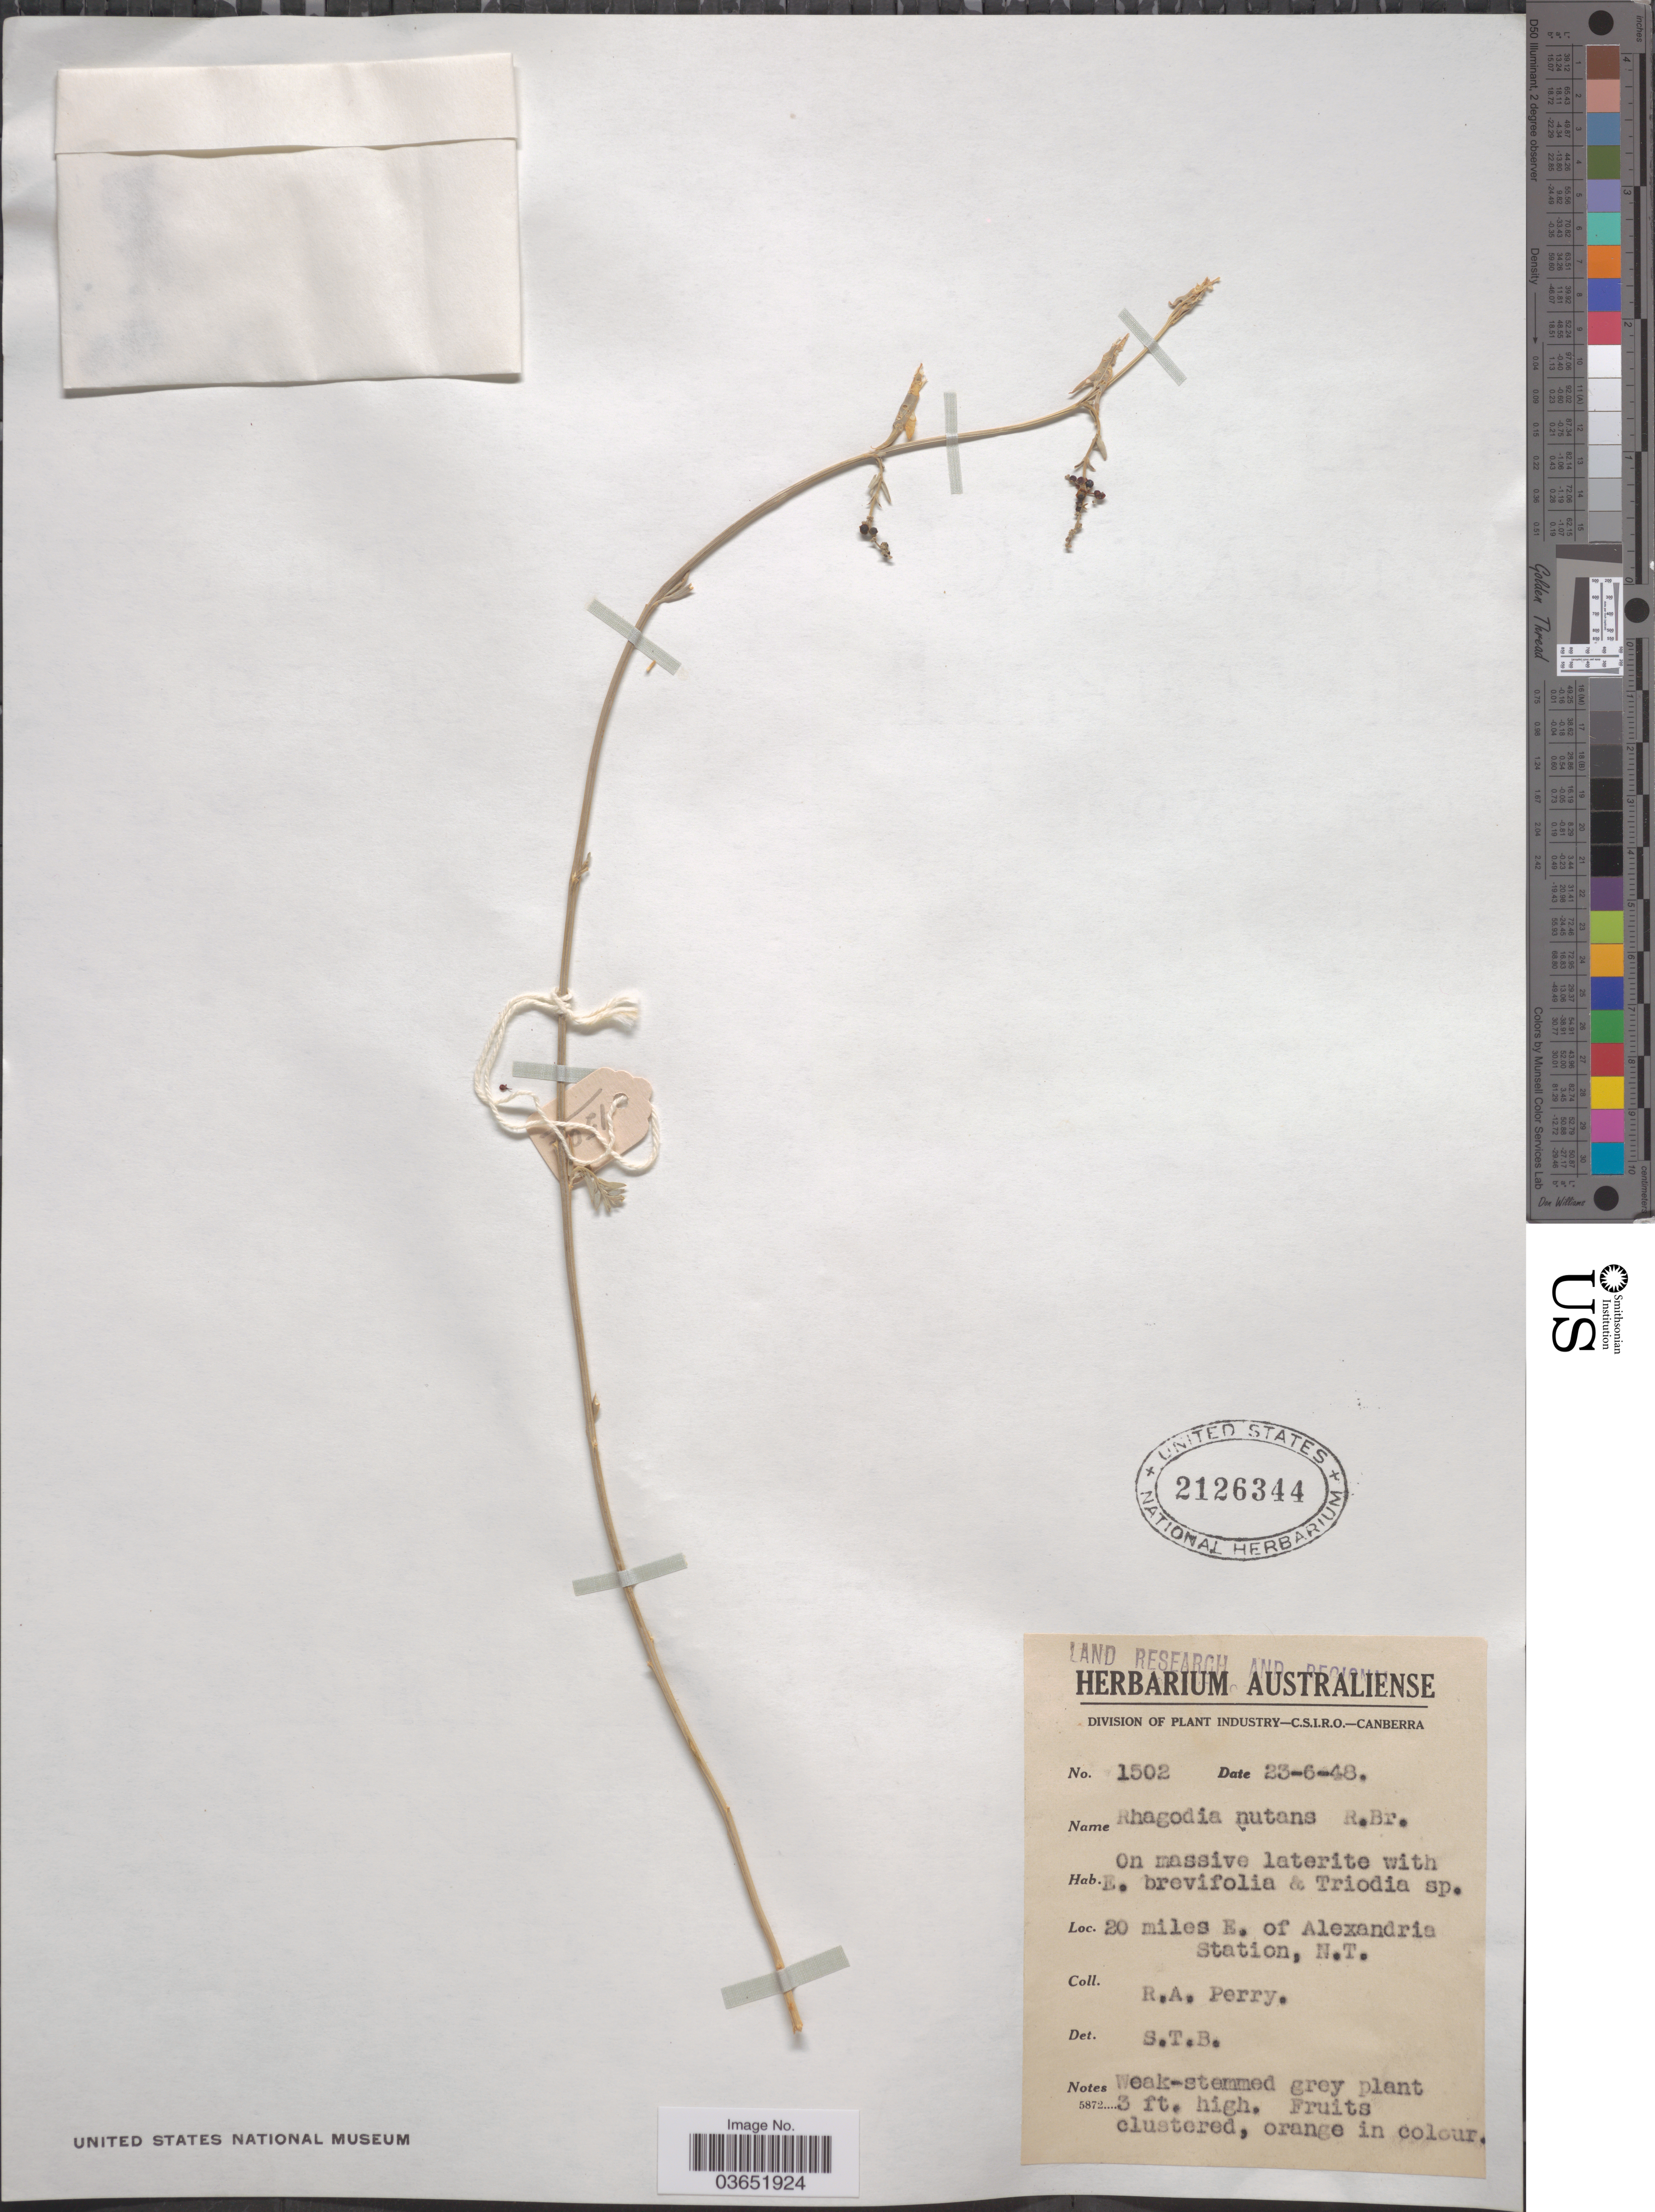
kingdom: Plantae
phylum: Tracheophyta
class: Magnoliopsida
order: Caryophyllales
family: Amaranthaceae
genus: Rhagodia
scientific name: Rhagodia nutans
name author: R. Br.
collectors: Perry, R. A.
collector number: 1502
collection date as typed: Transcribed d/m/y: 23/6/48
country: Australia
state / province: Northern Territory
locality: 20 miles E. of Alexandria Station, N.T.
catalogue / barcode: US 2126344